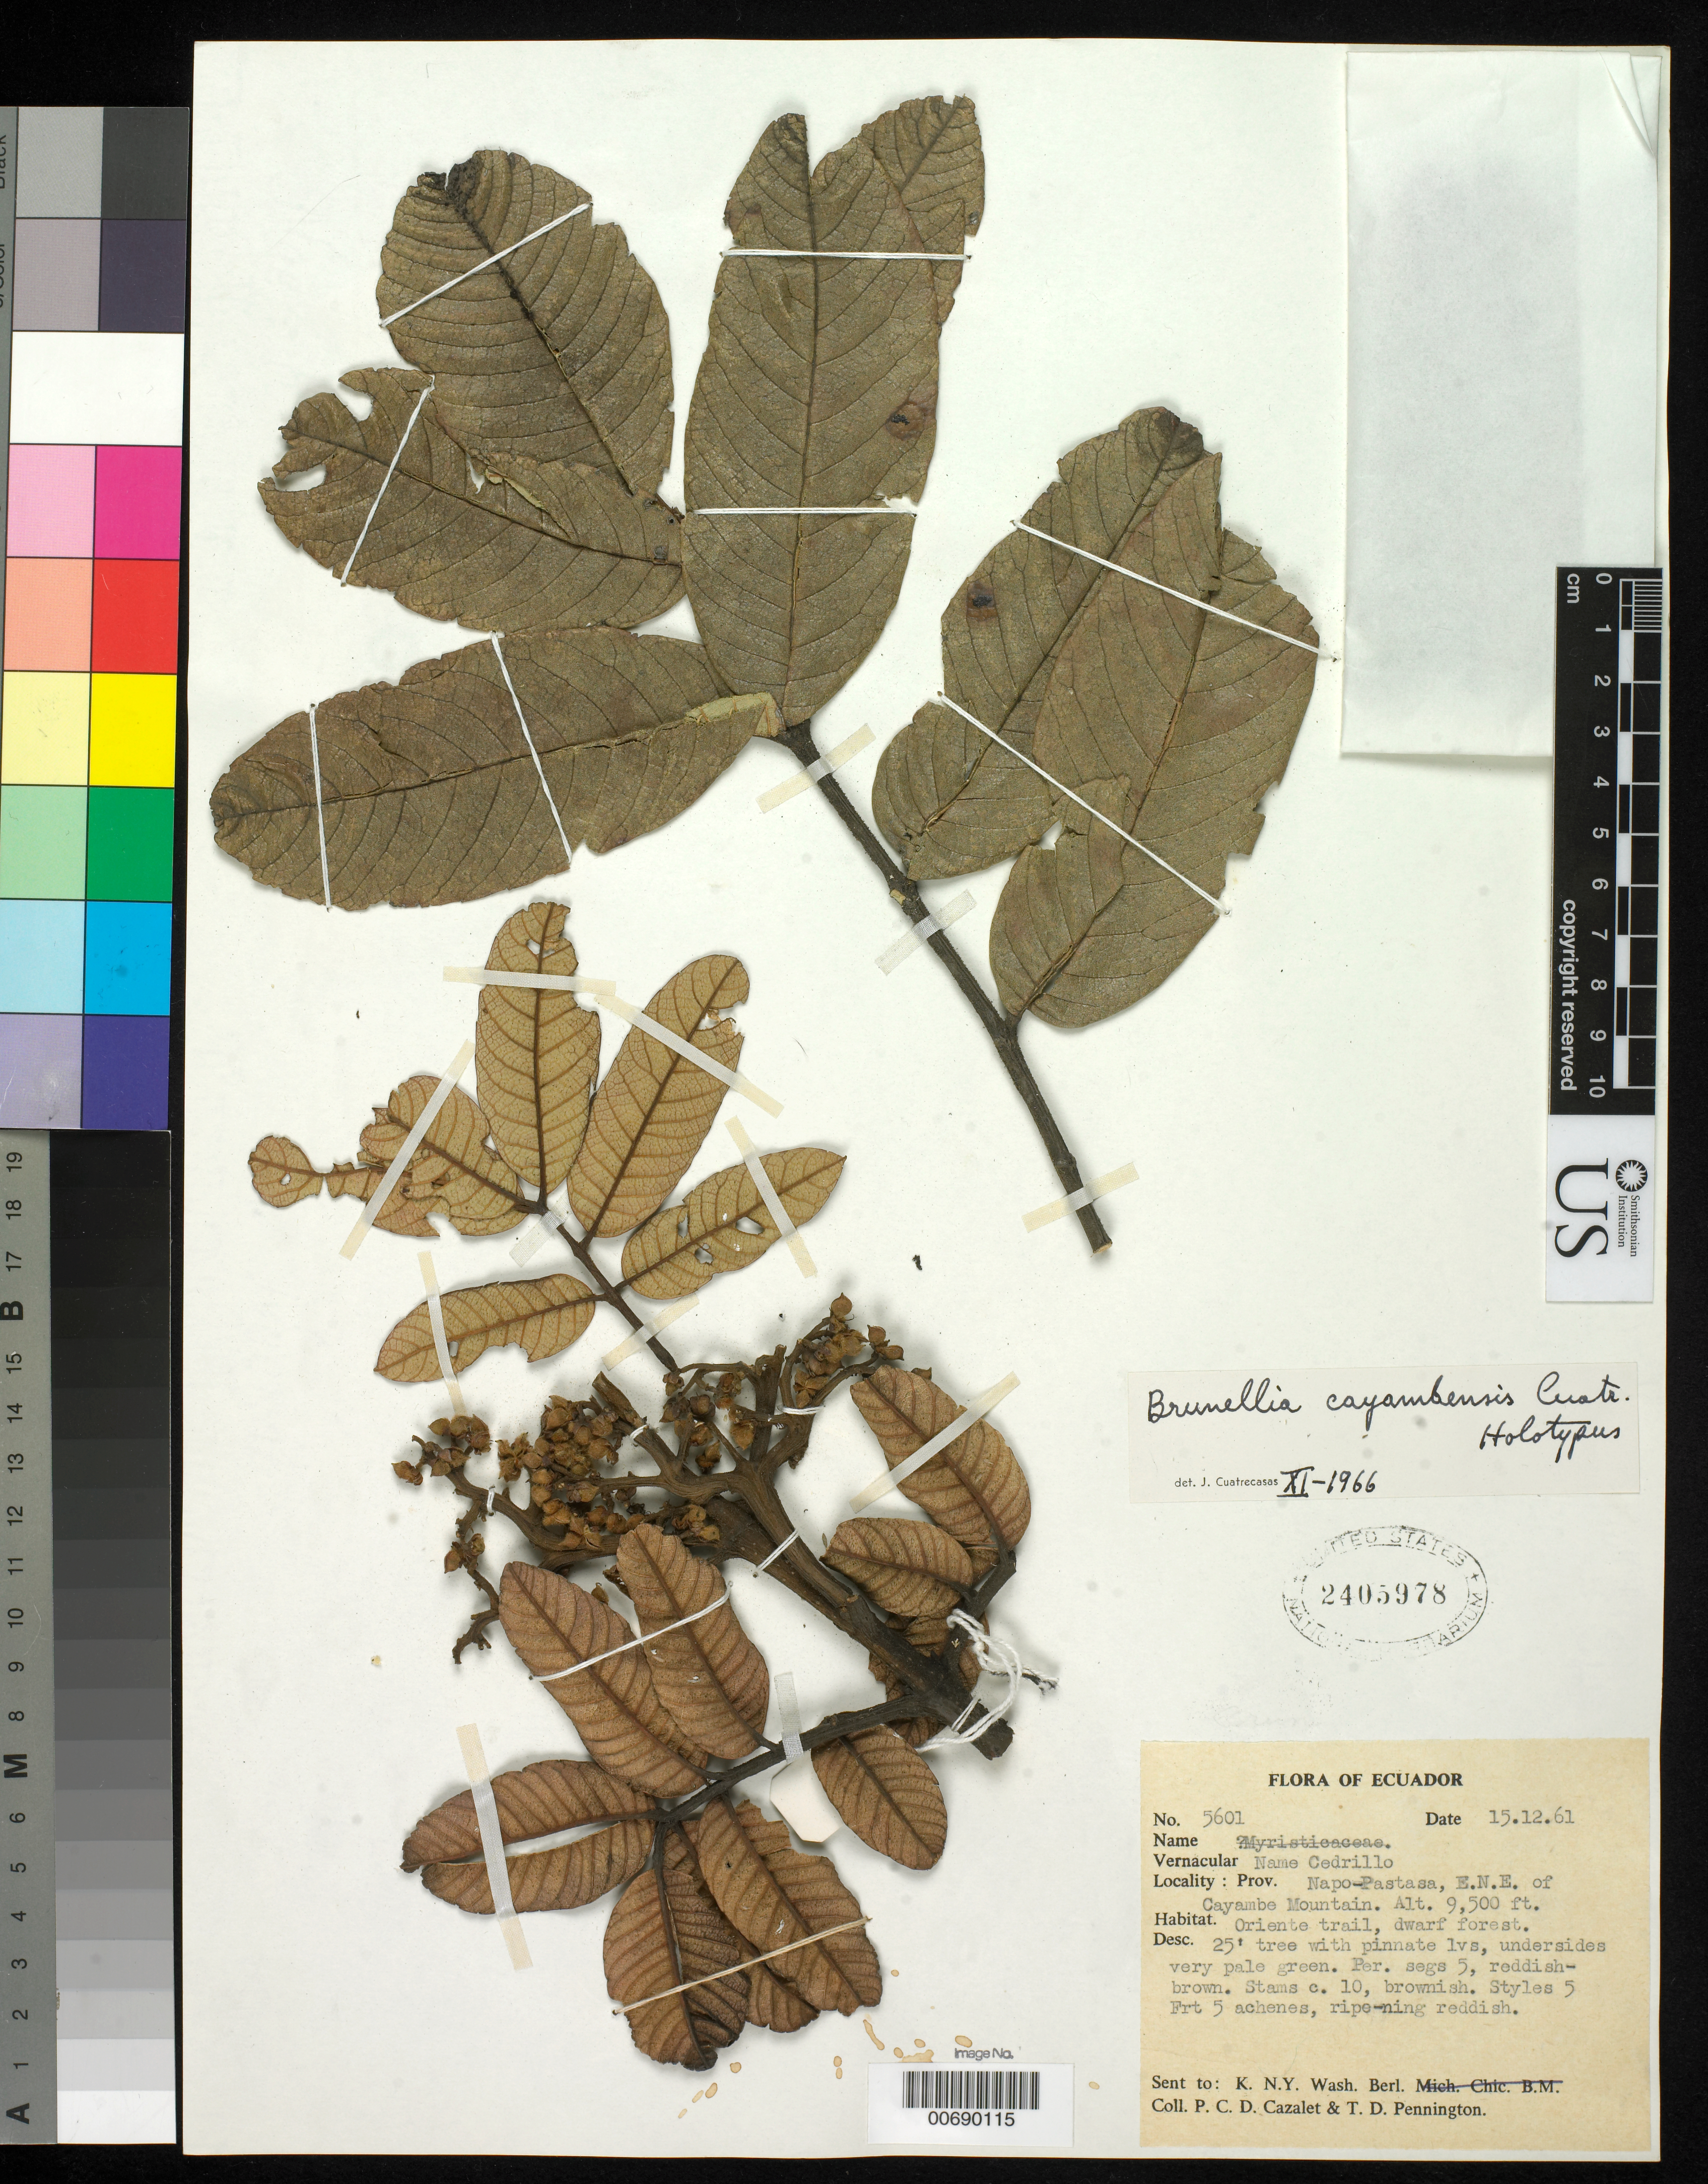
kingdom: Plantae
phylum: Tracheophyta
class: Magnoliopsida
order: Oxalidales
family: Brunelliaceae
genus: Brunellia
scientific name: Brunellia cayambensis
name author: Cuatrec.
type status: Holotype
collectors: P. C. D. Cazalet & T. D. Pennington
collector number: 5601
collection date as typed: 15 Dec 1961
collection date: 1961-12-15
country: Ecuador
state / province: Napo / Pastaza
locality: Cerro Cayambe.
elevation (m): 3150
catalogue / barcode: US 2405978